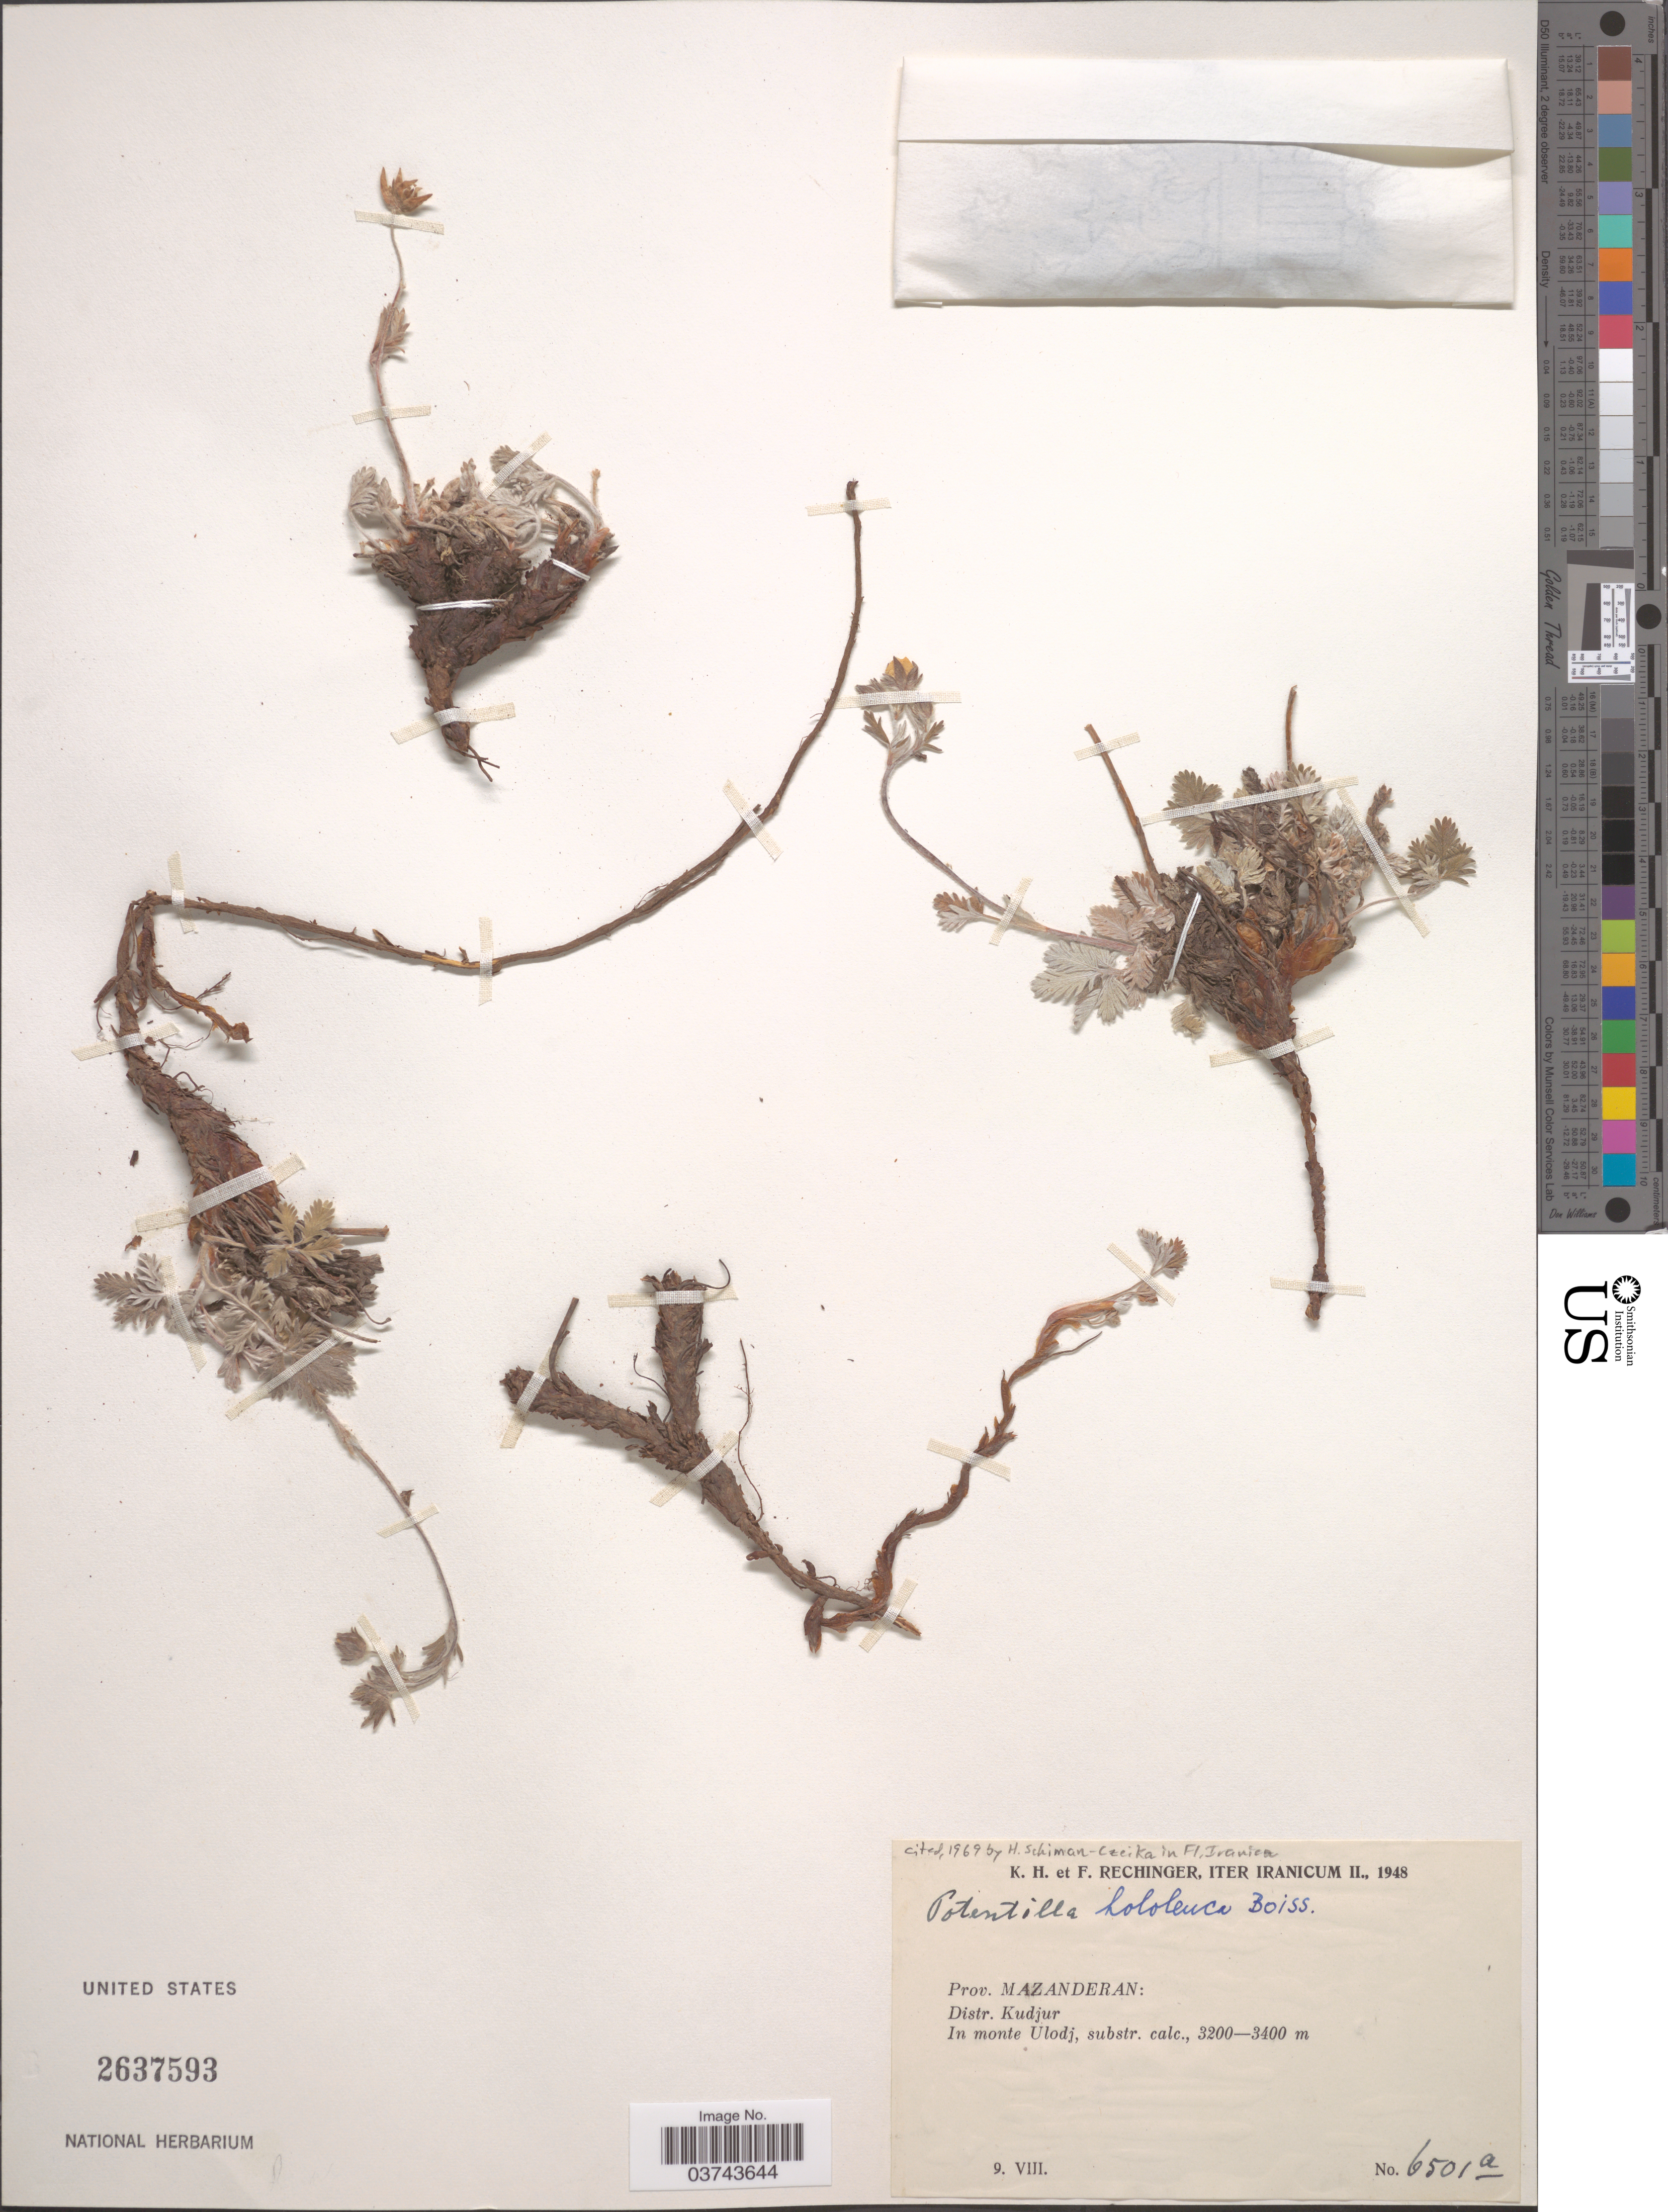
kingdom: Plantae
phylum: Tracheophyta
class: Magnoliopsida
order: Rosales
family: Rosaceae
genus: Potentilla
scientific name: Potentilla hololeuca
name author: Boiss. ex Lehm.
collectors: K. H. Rechinger & F. Rechinger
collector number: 6501a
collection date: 1948-08-09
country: Iran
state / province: Mazandaran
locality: Prov. Mazanderan: Distr. Kudjur. In monte Ulodj.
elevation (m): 3200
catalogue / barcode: US 2637593